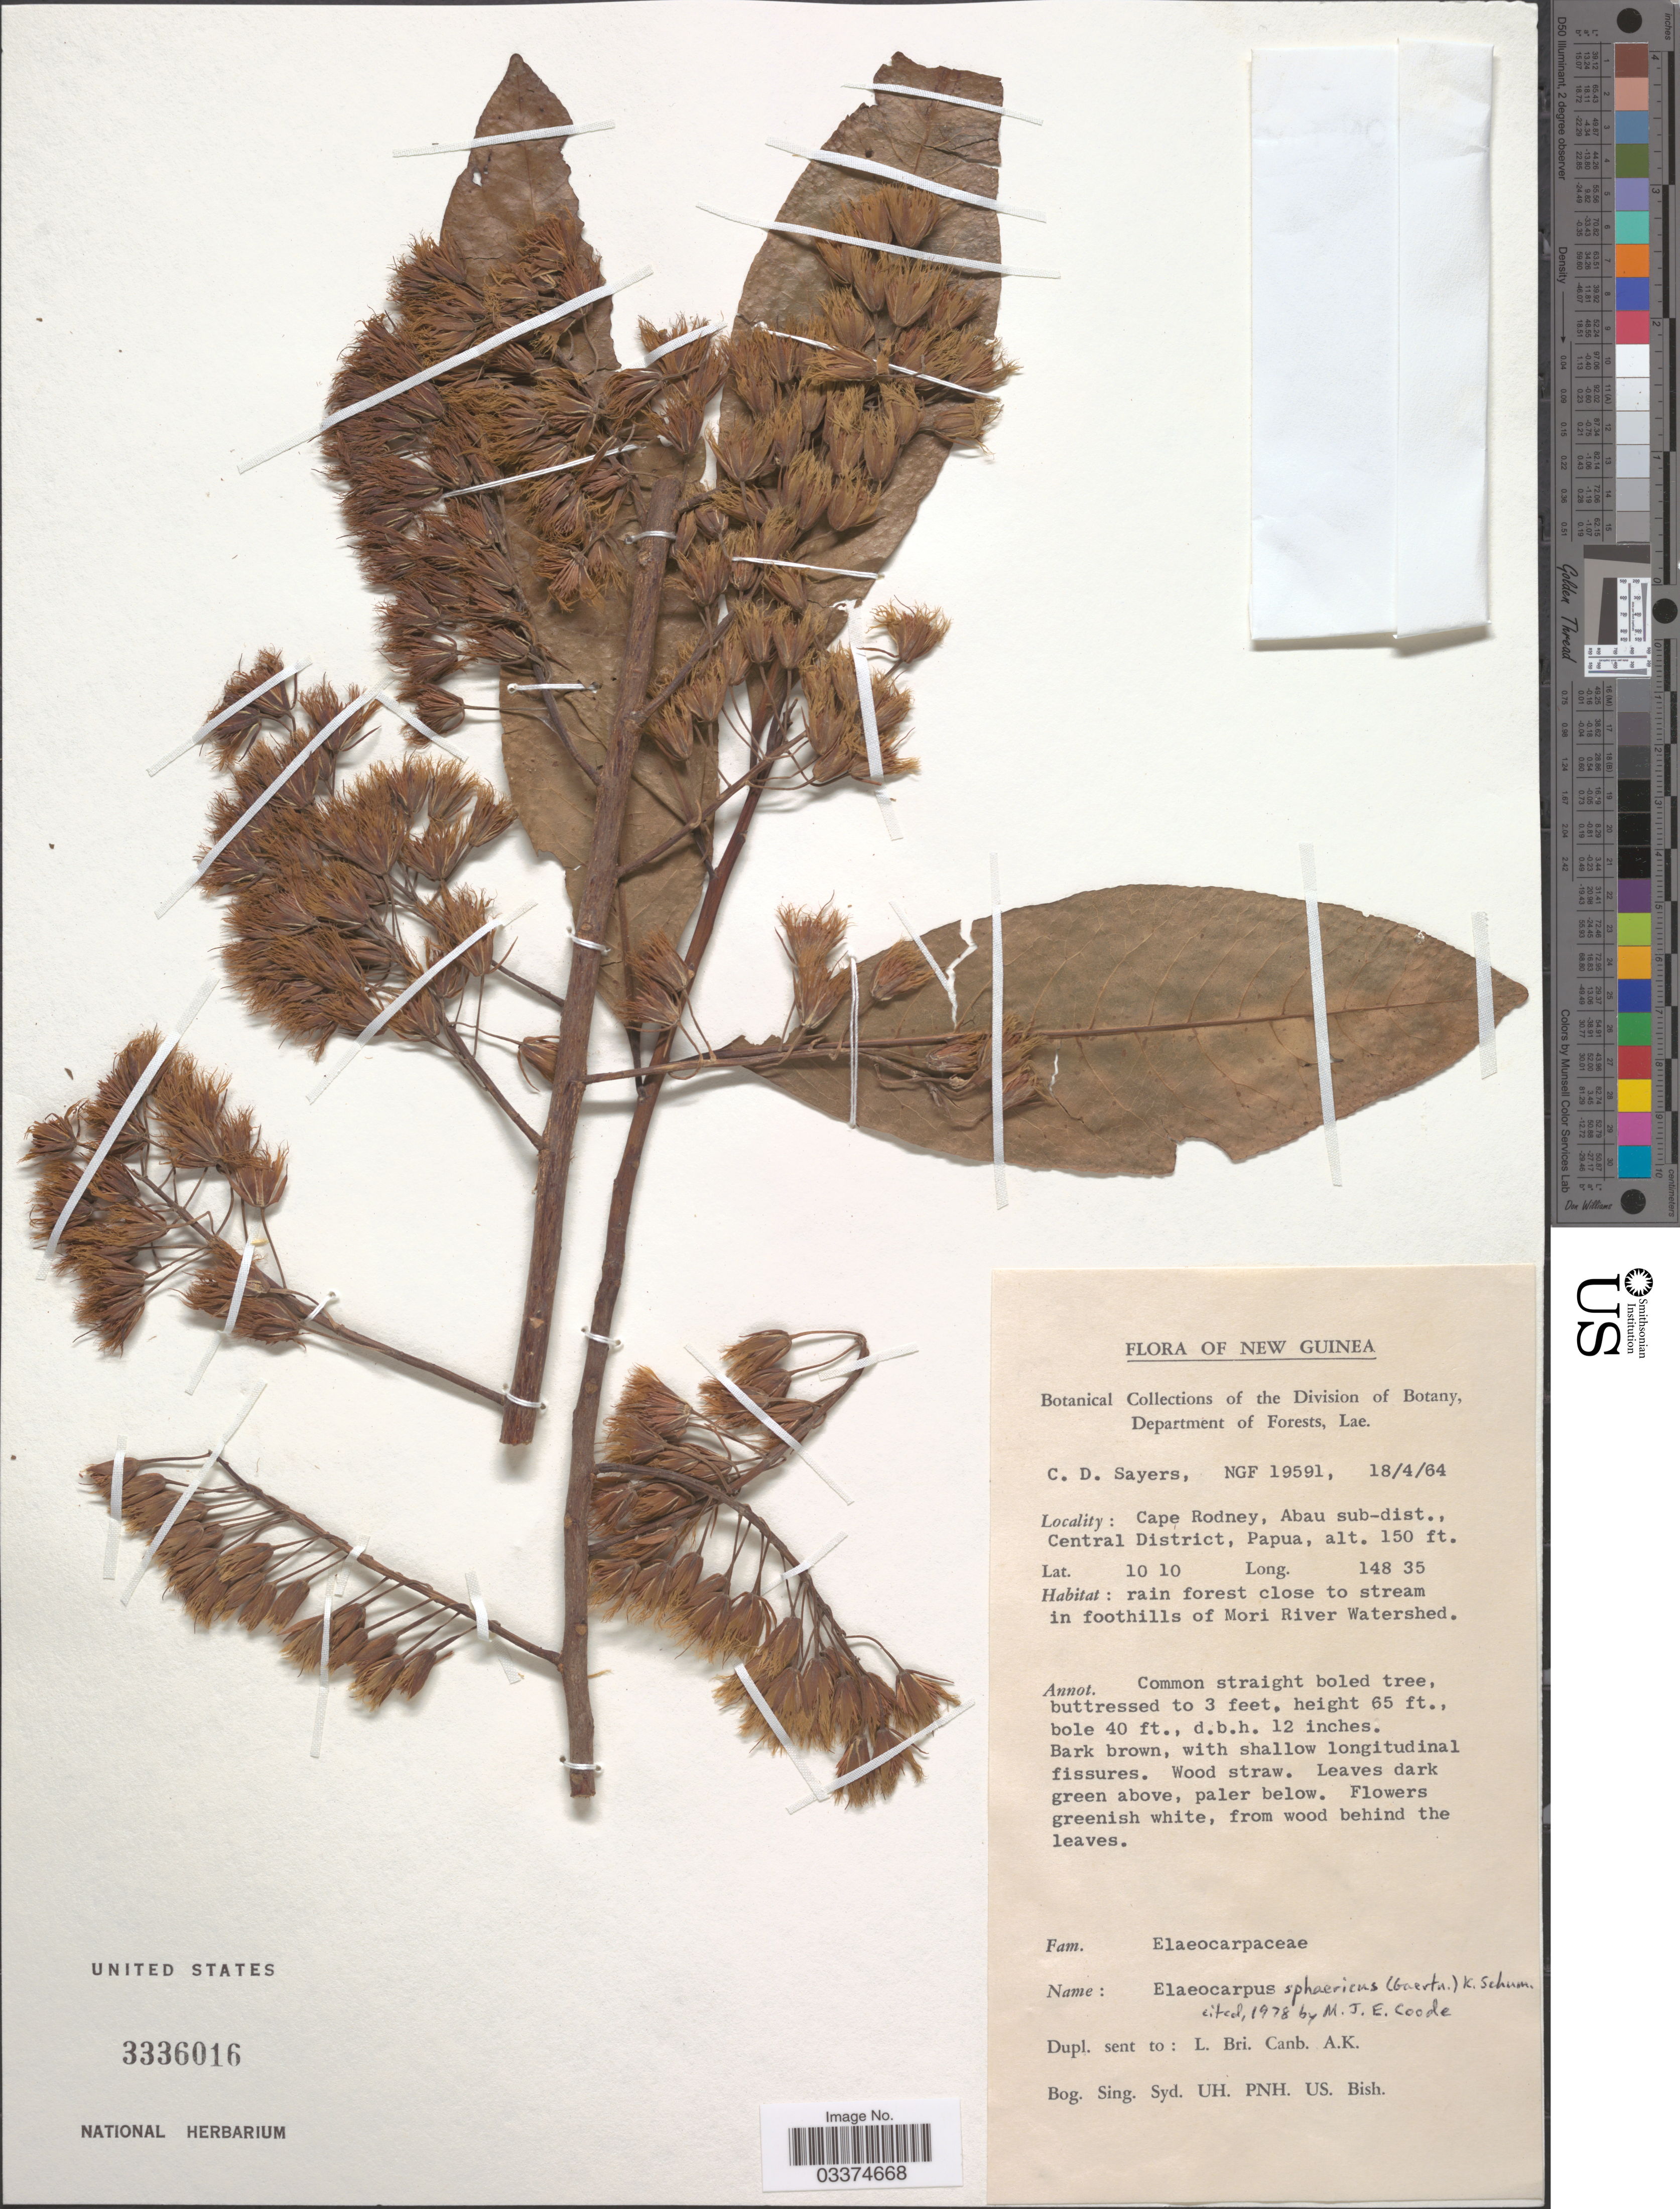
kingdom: Plantae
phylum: Tracheophyta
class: Magnoliopsida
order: Oxalidales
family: Elaeocarpaceae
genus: Elaeocarpus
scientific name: Elaeocarpus angustifolius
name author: Blume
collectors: C. Sayers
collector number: NGF19591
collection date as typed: Transcribed d/m/y: 18/4/64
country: Papua New Guinea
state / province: Central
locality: New Guinea, Cape Rodney, Abau sub-dist., Central District, Papua, rain forest close to stream in foothills of Mori River Watershed.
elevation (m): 46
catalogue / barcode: US 3336016